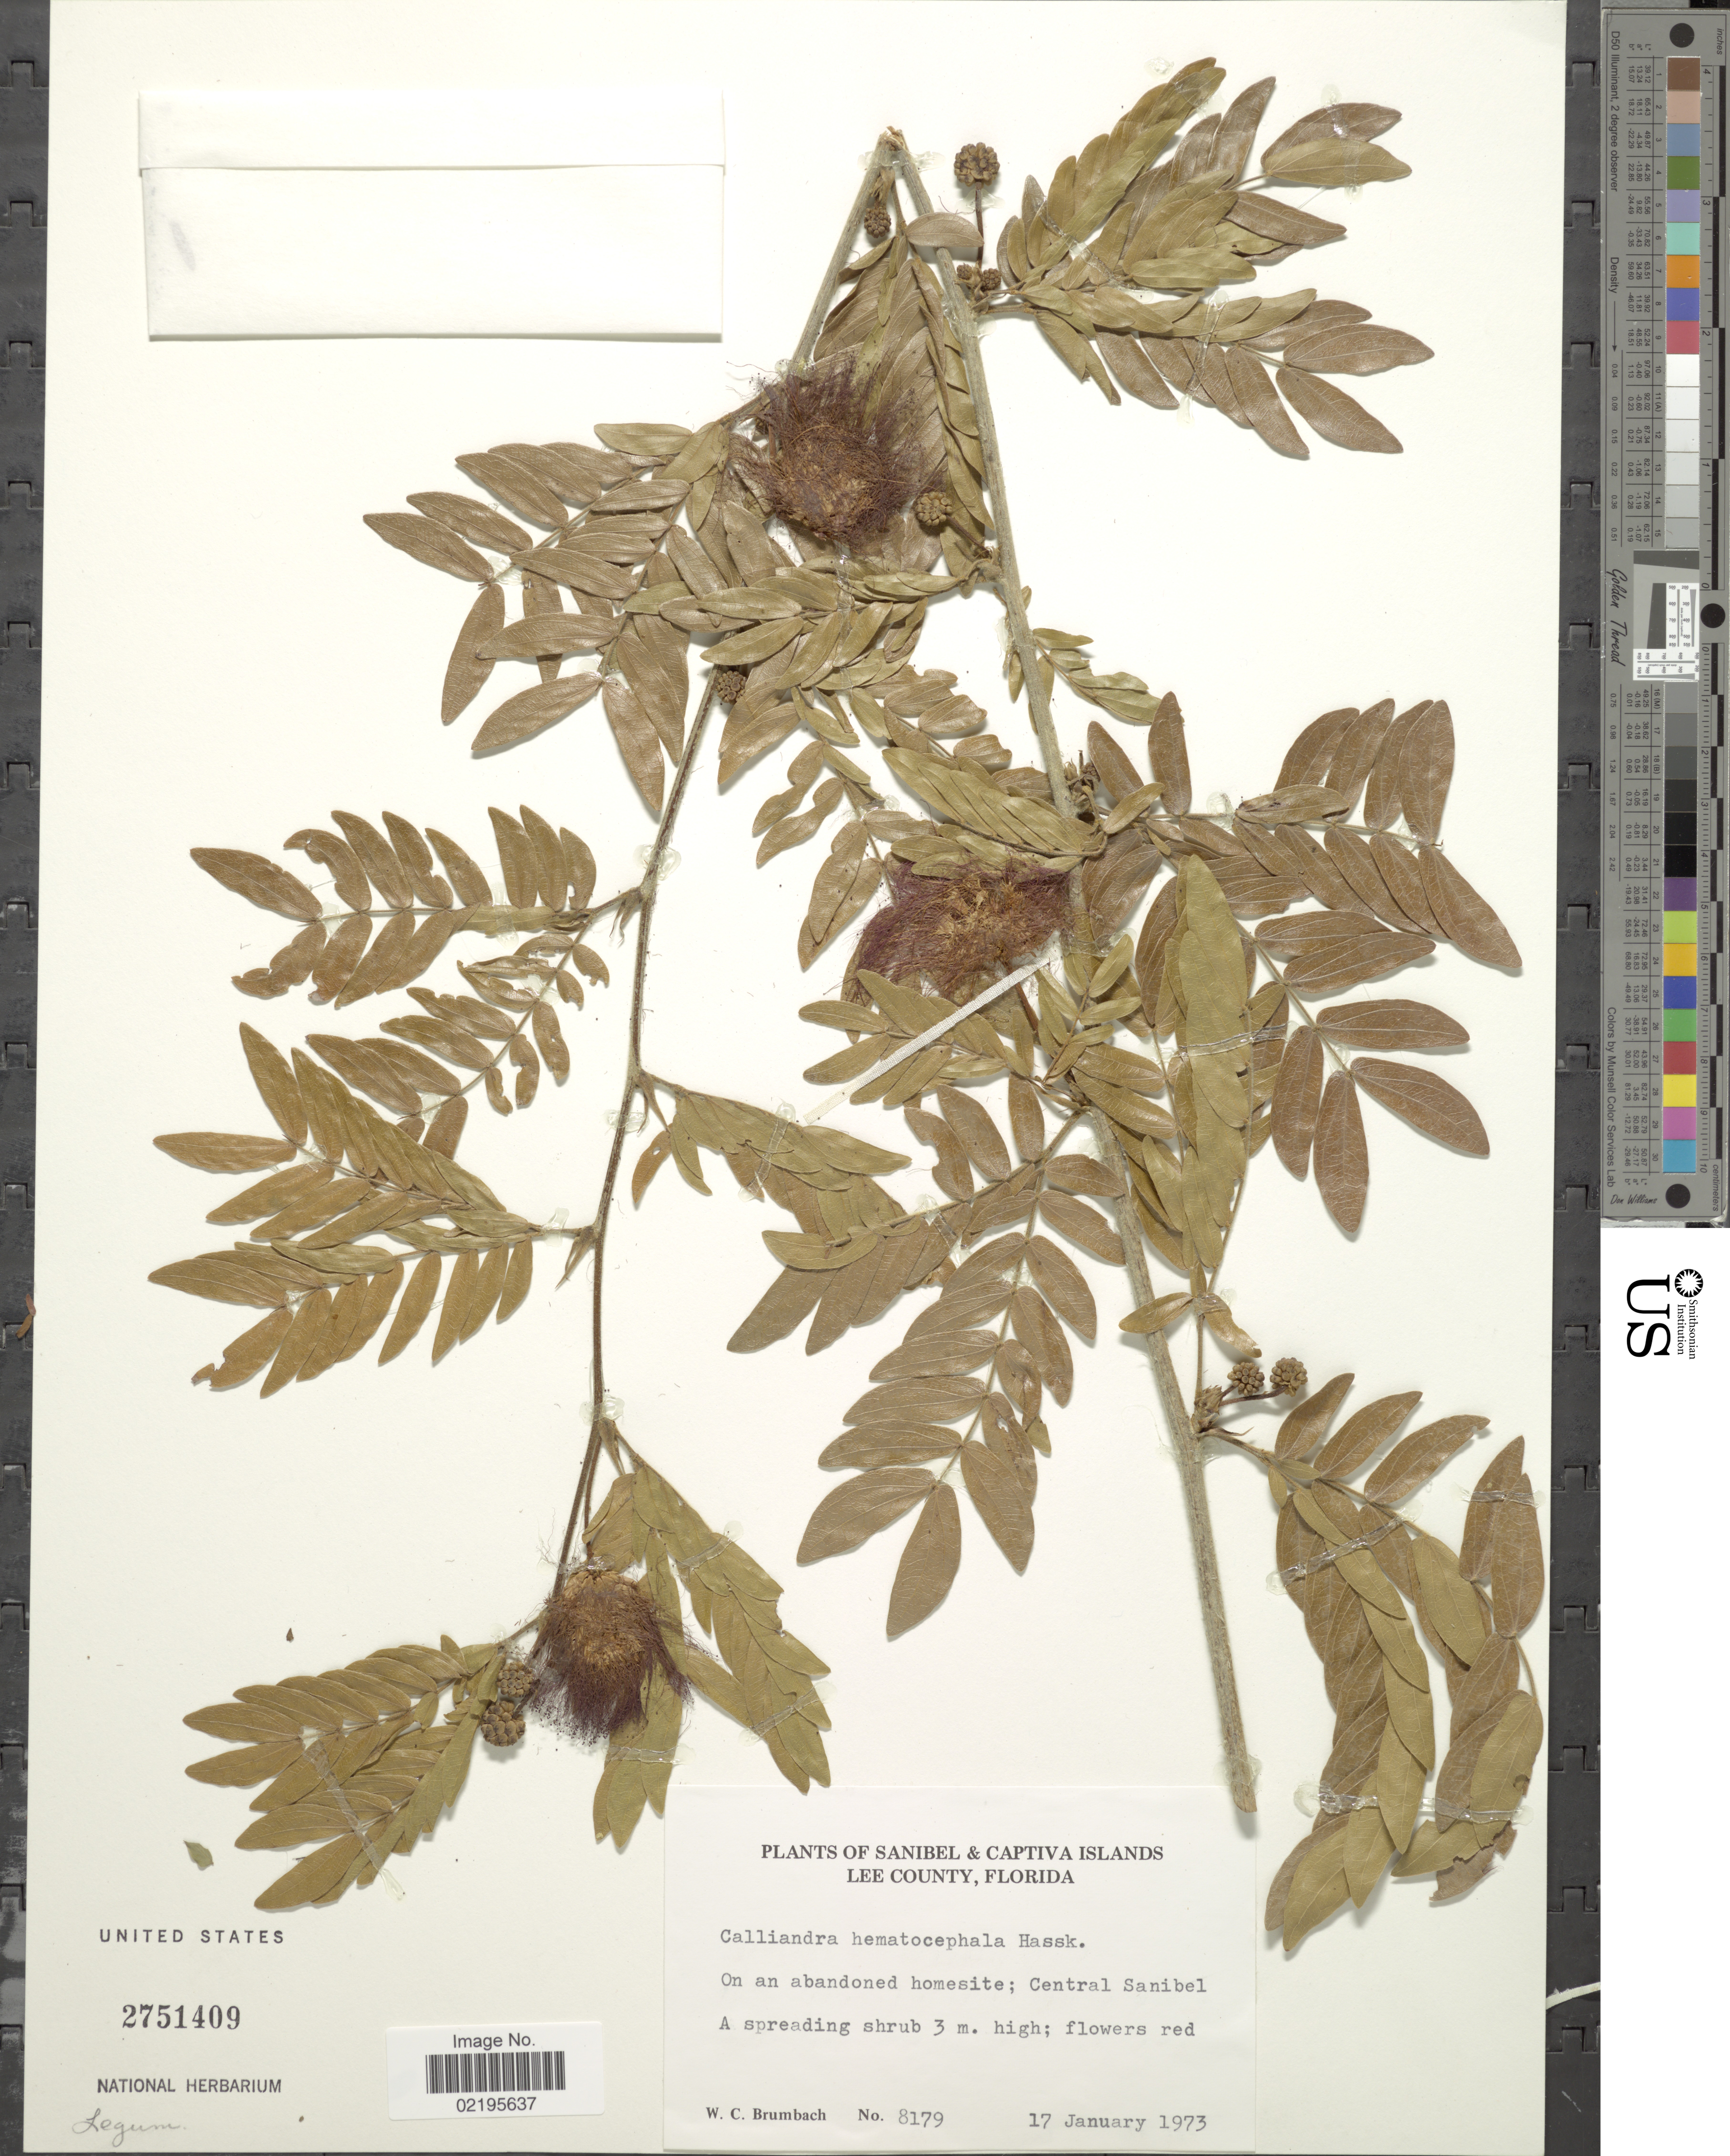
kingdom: Plantae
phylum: Tracheophyta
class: Magnoliopsida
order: Fabales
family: Fabaceae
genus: Calliandra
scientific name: Calliandra haematocephala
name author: Hassk.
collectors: W. C. Brumbach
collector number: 8179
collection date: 1973-01-17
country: United States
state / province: Florida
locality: Sanibel & Captiva Islands, Lee County, Central Sanibe;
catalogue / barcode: US 2751409